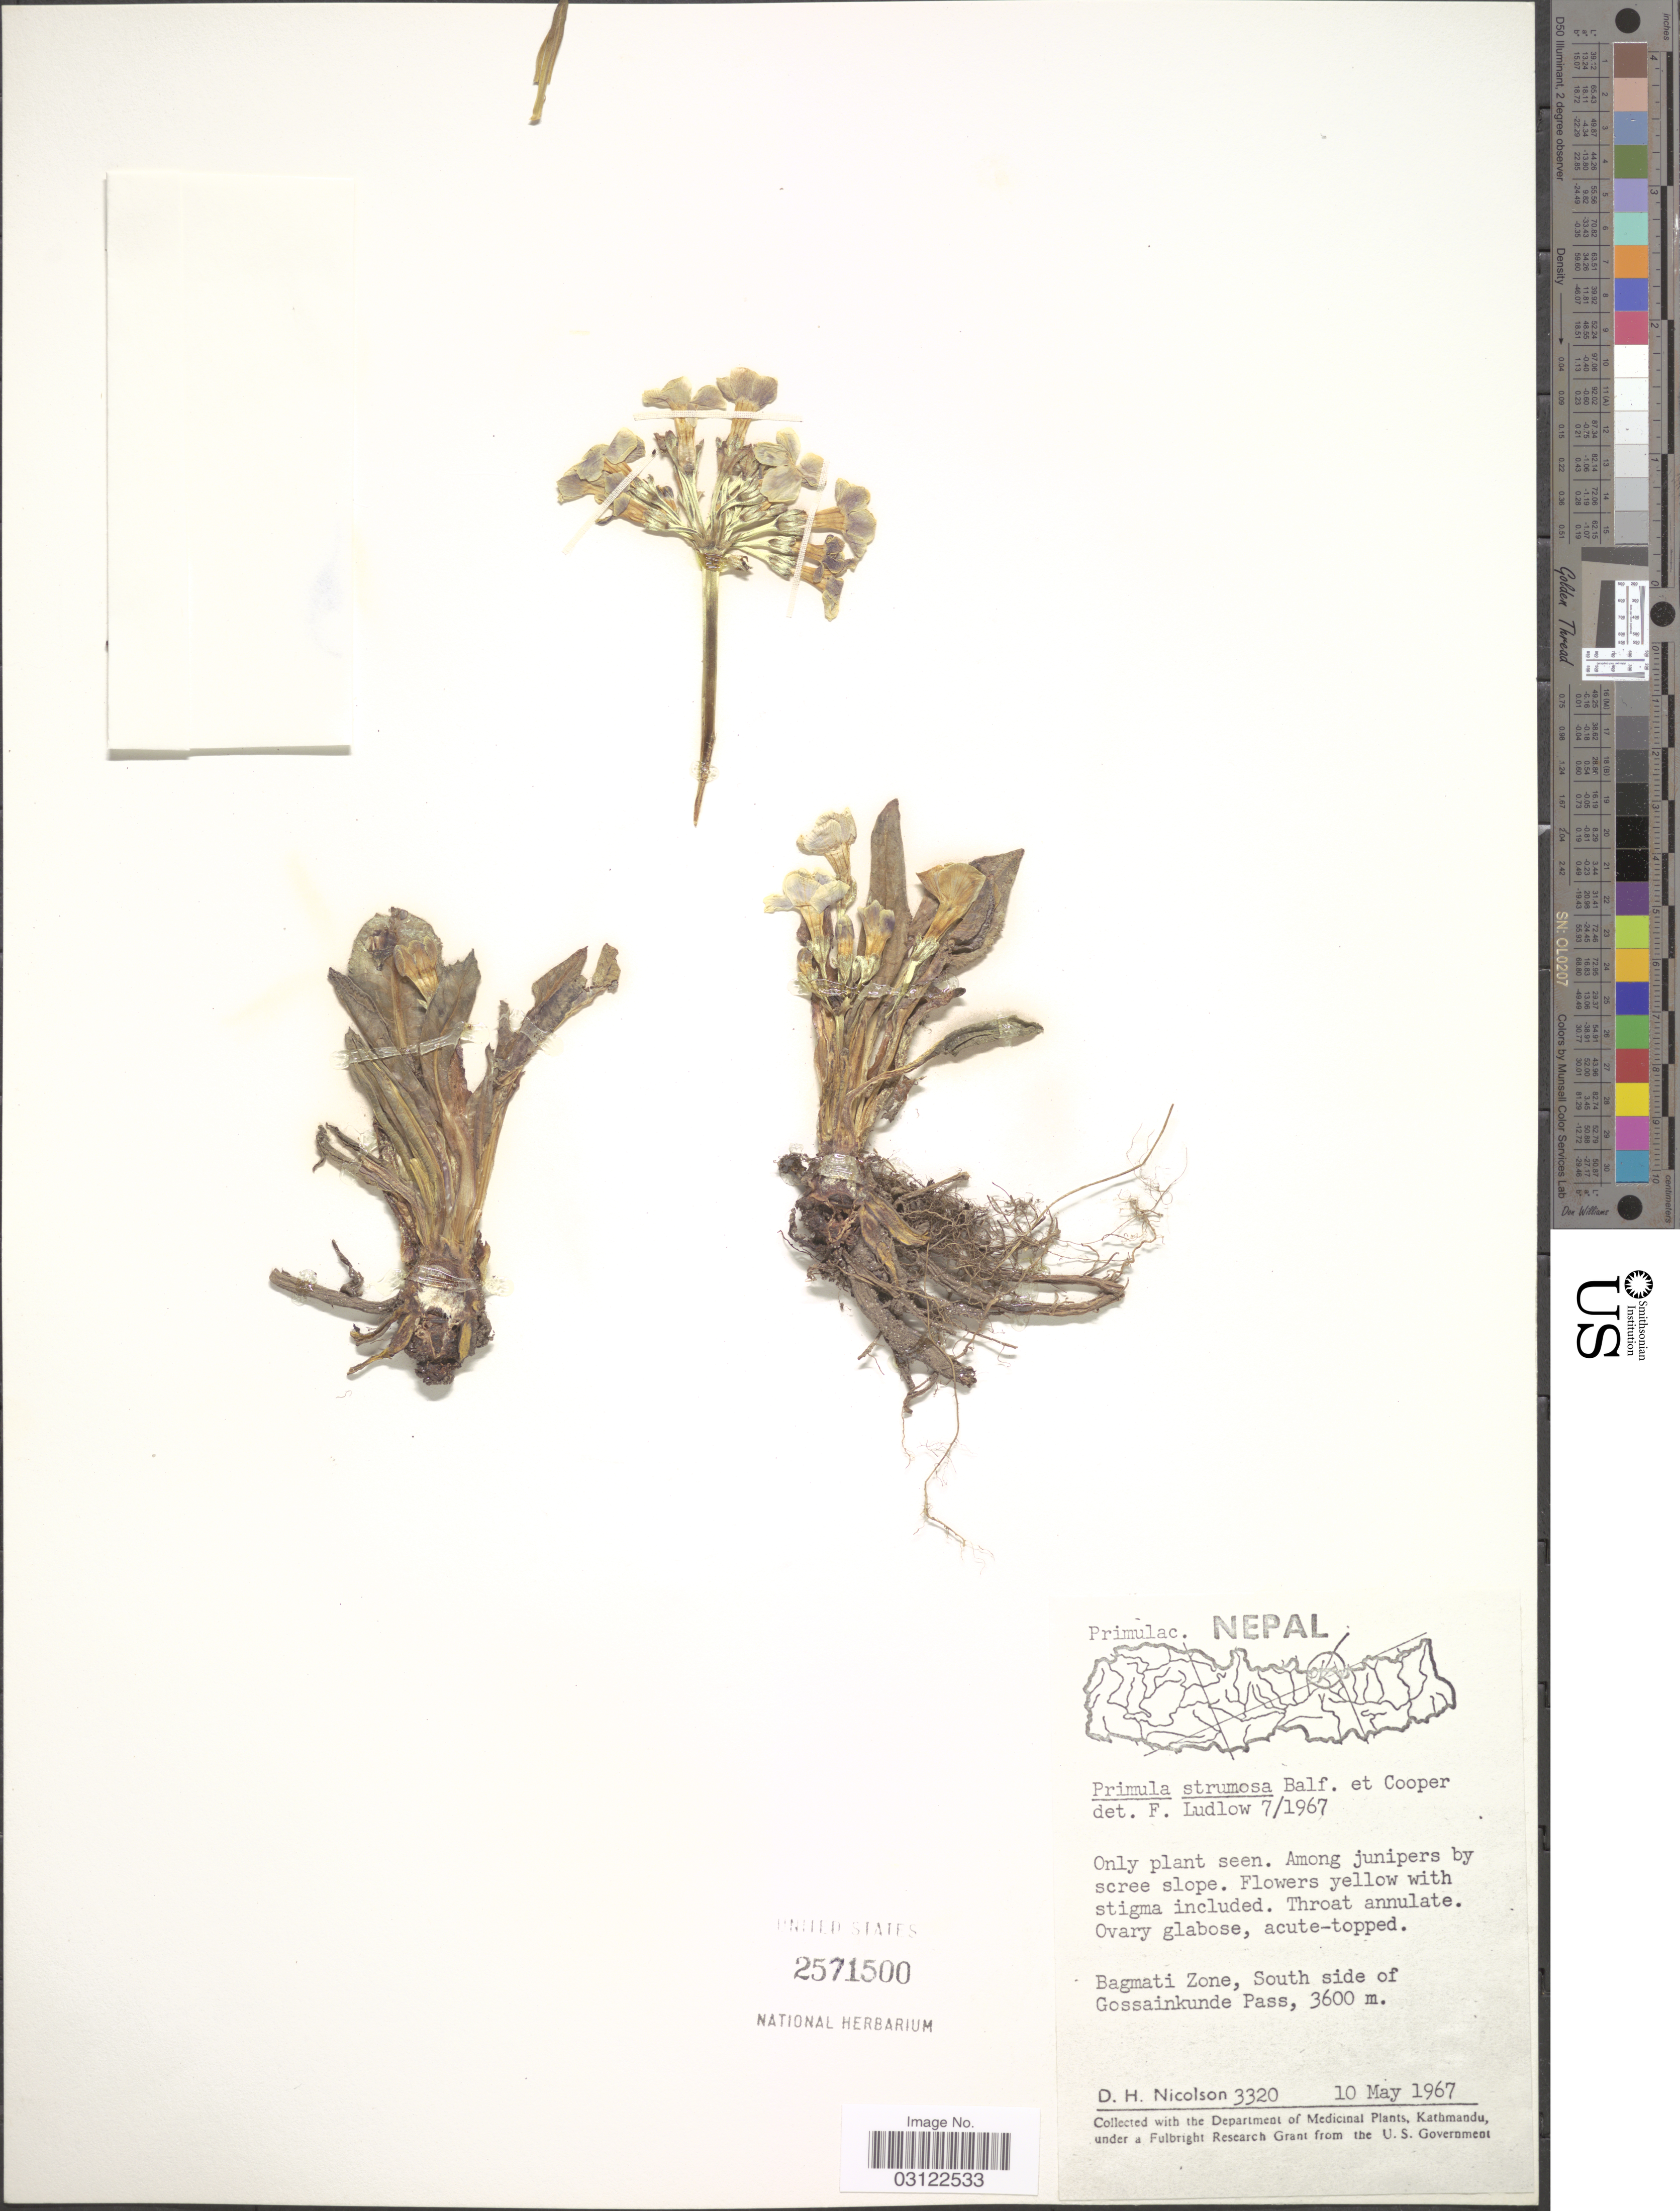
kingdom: Plantae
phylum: Tracheophyta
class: Magnoliopsida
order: Ericales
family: Primulaceae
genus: Primula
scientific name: Primula strumosa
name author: Balf. f. & R.E. Cooper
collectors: D. H. Nicolson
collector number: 3320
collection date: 1967-05-10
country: Nepal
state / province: Bagmati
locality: Bagmati Zone, South side of Gossainkunde Pass.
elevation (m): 3600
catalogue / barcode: US 2571500